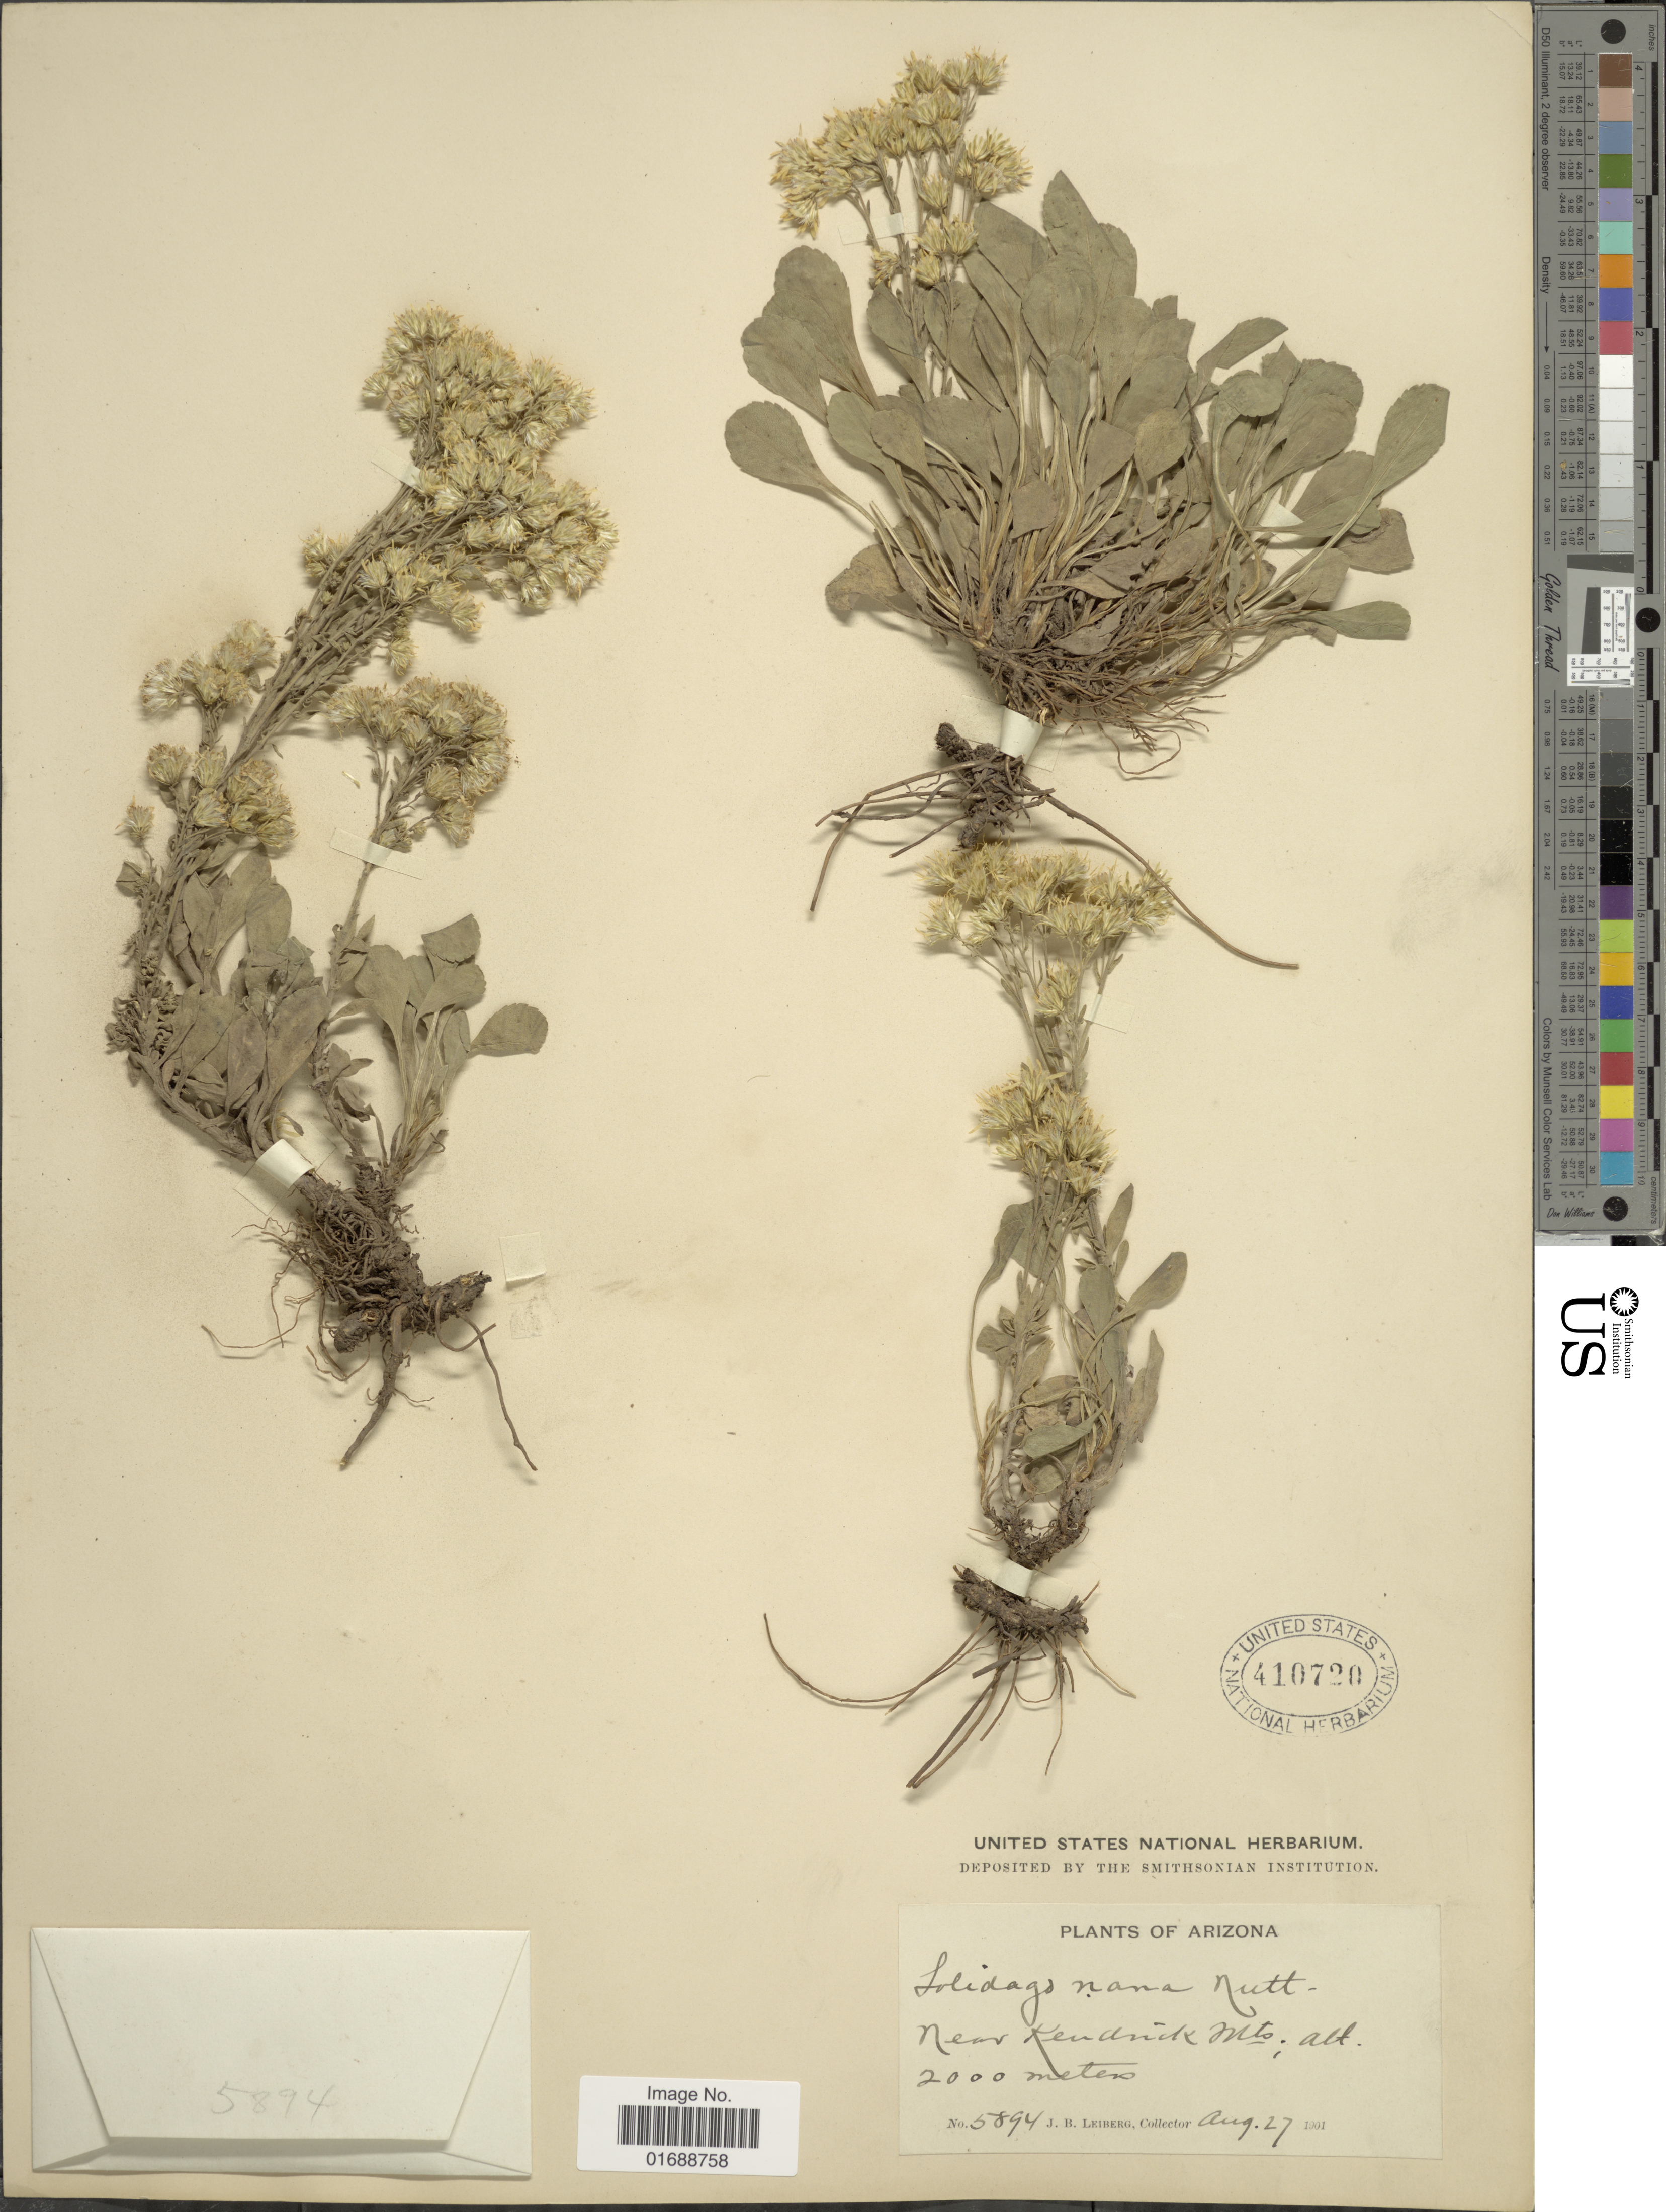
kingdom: Plantae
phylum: Tracheophyta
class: Magnoliopsida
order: Asterales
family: Asteraceae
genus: Solidago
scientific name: Solidago nana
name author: Nutt.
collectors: J. B. Leiberg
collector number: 5894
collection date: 1901-08-27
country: United States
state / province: Arizona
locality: Near Kendrick Mts.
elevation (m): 2000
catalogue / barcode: US 410720